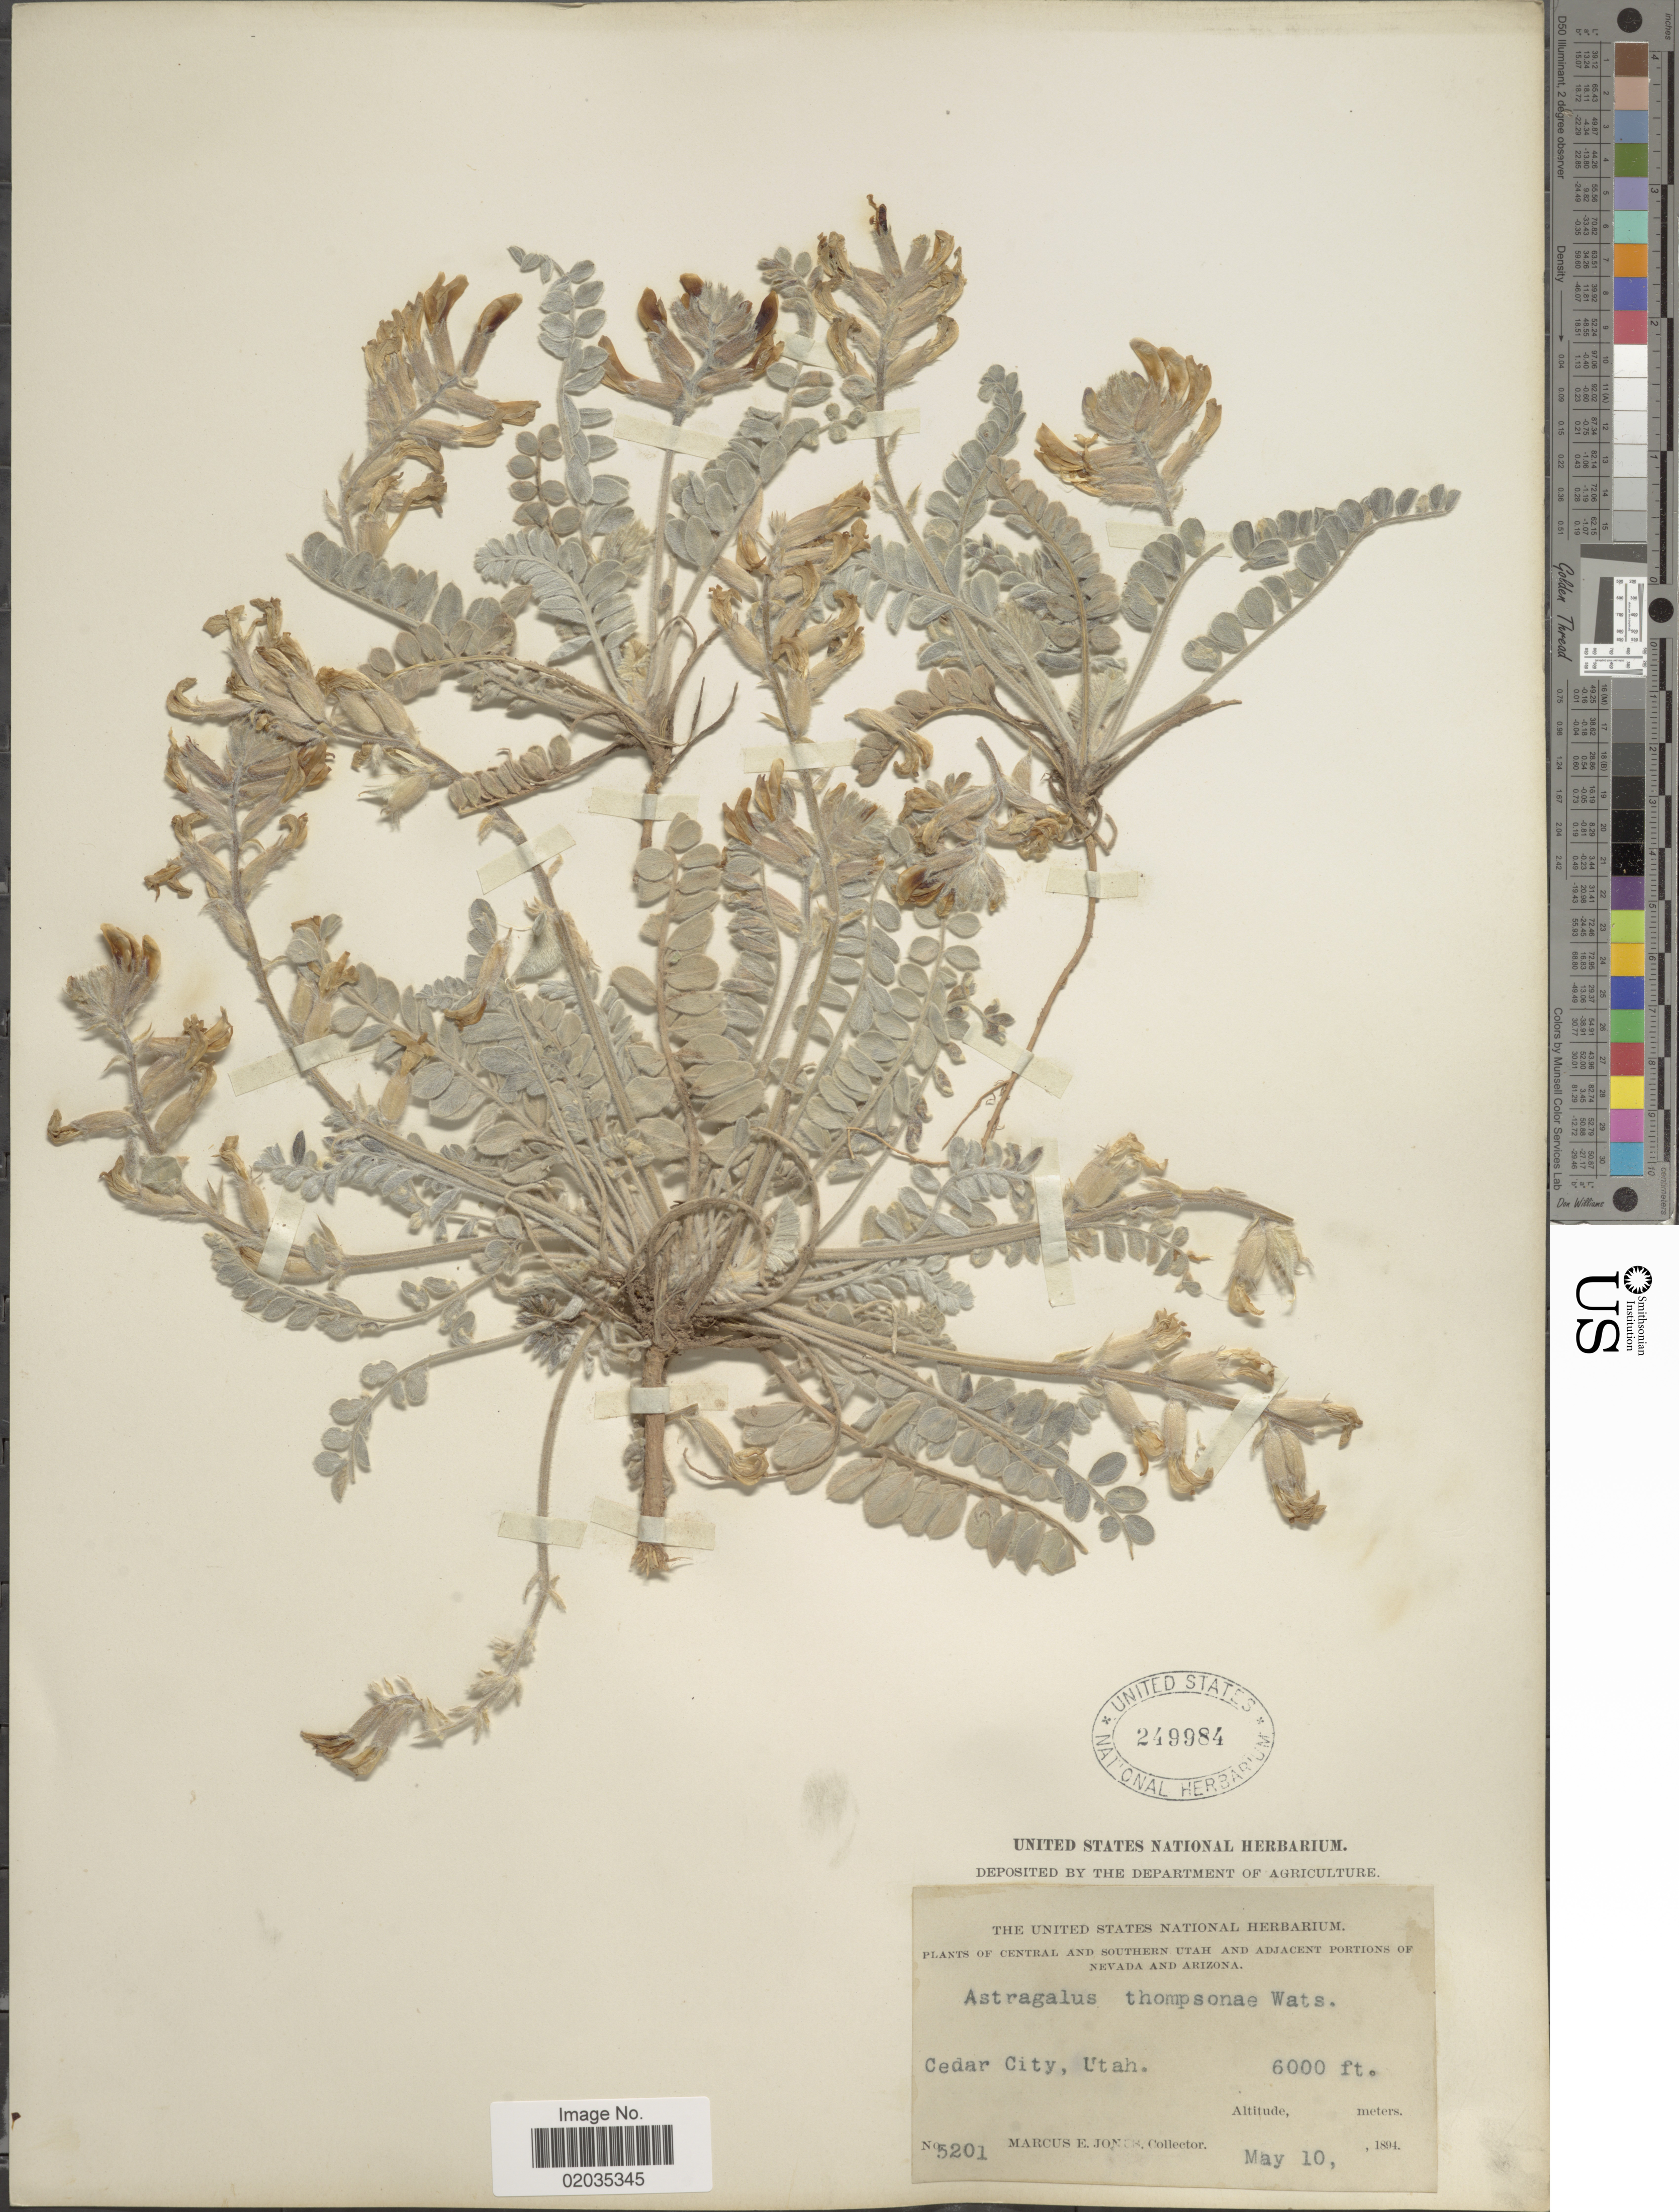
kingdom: Plantae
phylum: Tracheophyta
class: Magnoliopsida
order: Fabales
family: Fabaceae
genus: Astragalus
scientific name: Astragalus thompsonae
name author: S. Watson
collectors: M. E. Jones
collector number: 5201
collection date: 1894-05-10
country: United States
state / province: Utah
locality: Central and southern Utah. Cedar City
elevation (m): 1829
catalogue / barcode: US 249984